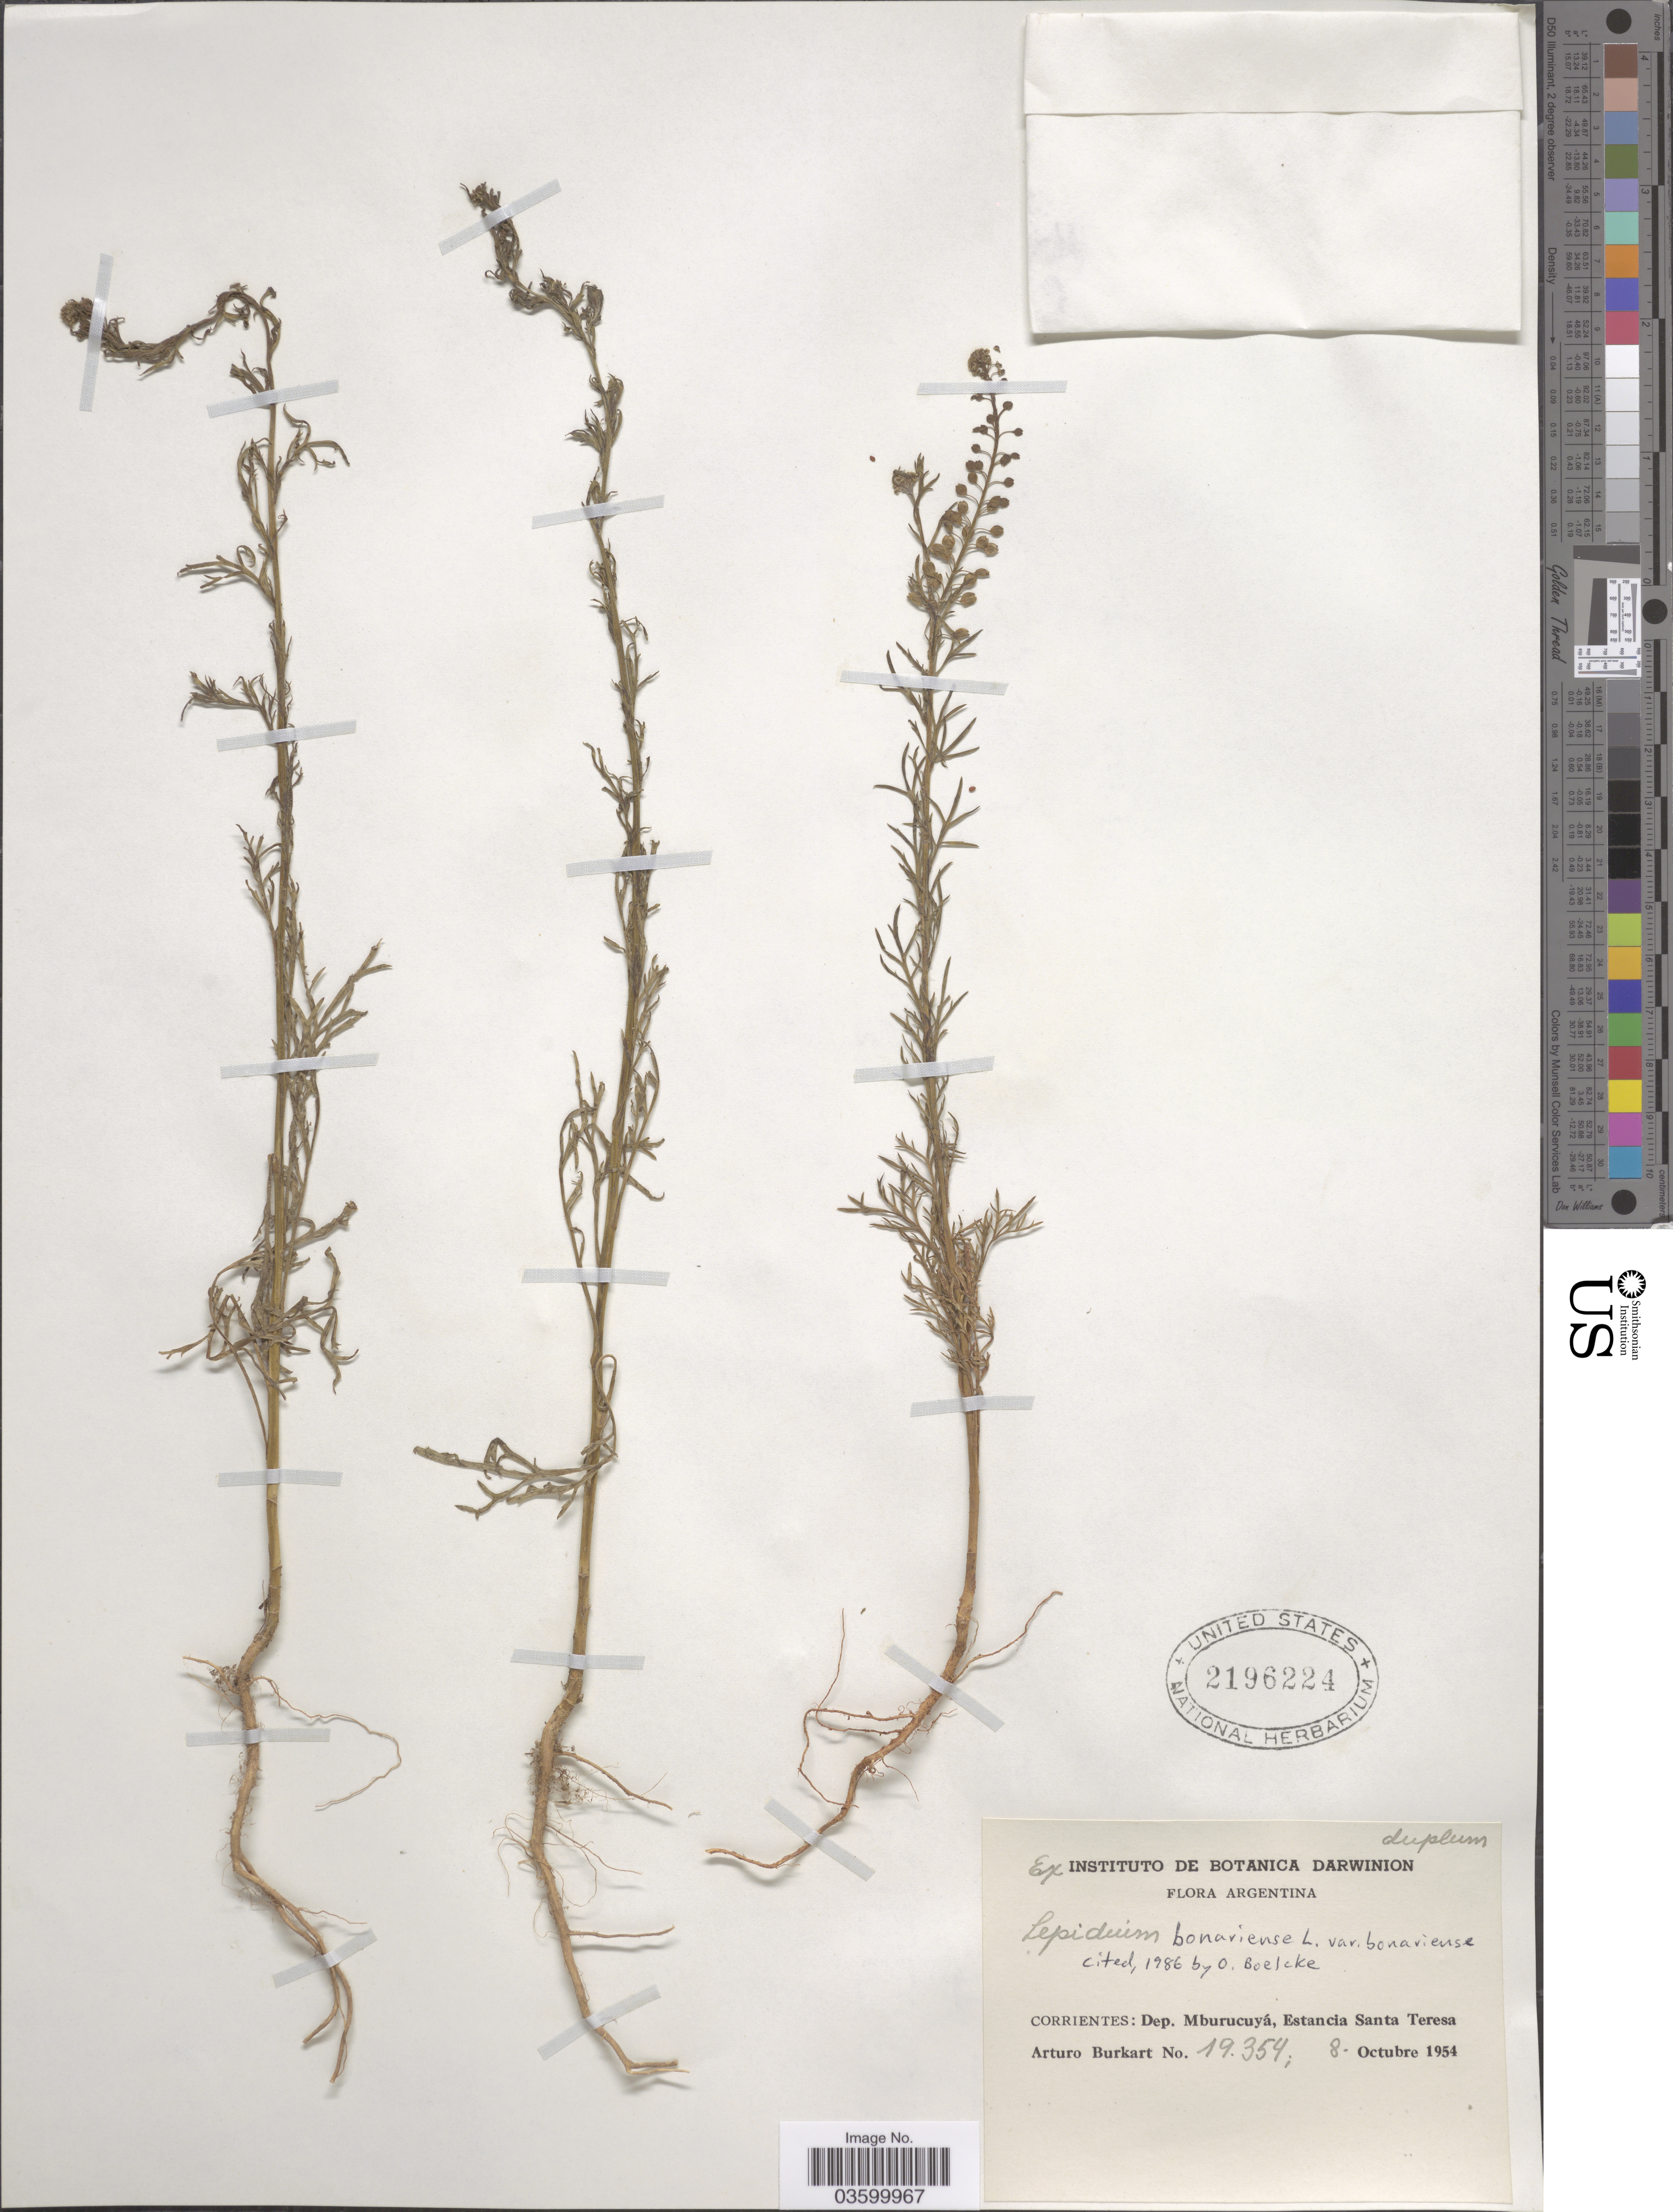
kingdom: Plantae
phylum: Tracheophyta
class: Magnoliopsida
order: Brassicales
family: Brassicaceae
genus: Lepidium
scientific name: Lepidium bonariense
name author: L.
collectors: A. E. Burkart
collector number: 19354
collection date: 1954-10-08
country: Argentina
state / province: Corrientes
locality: Dep. Mburucuyá, Estancia Santa Teresa.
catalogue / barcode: US 2196224